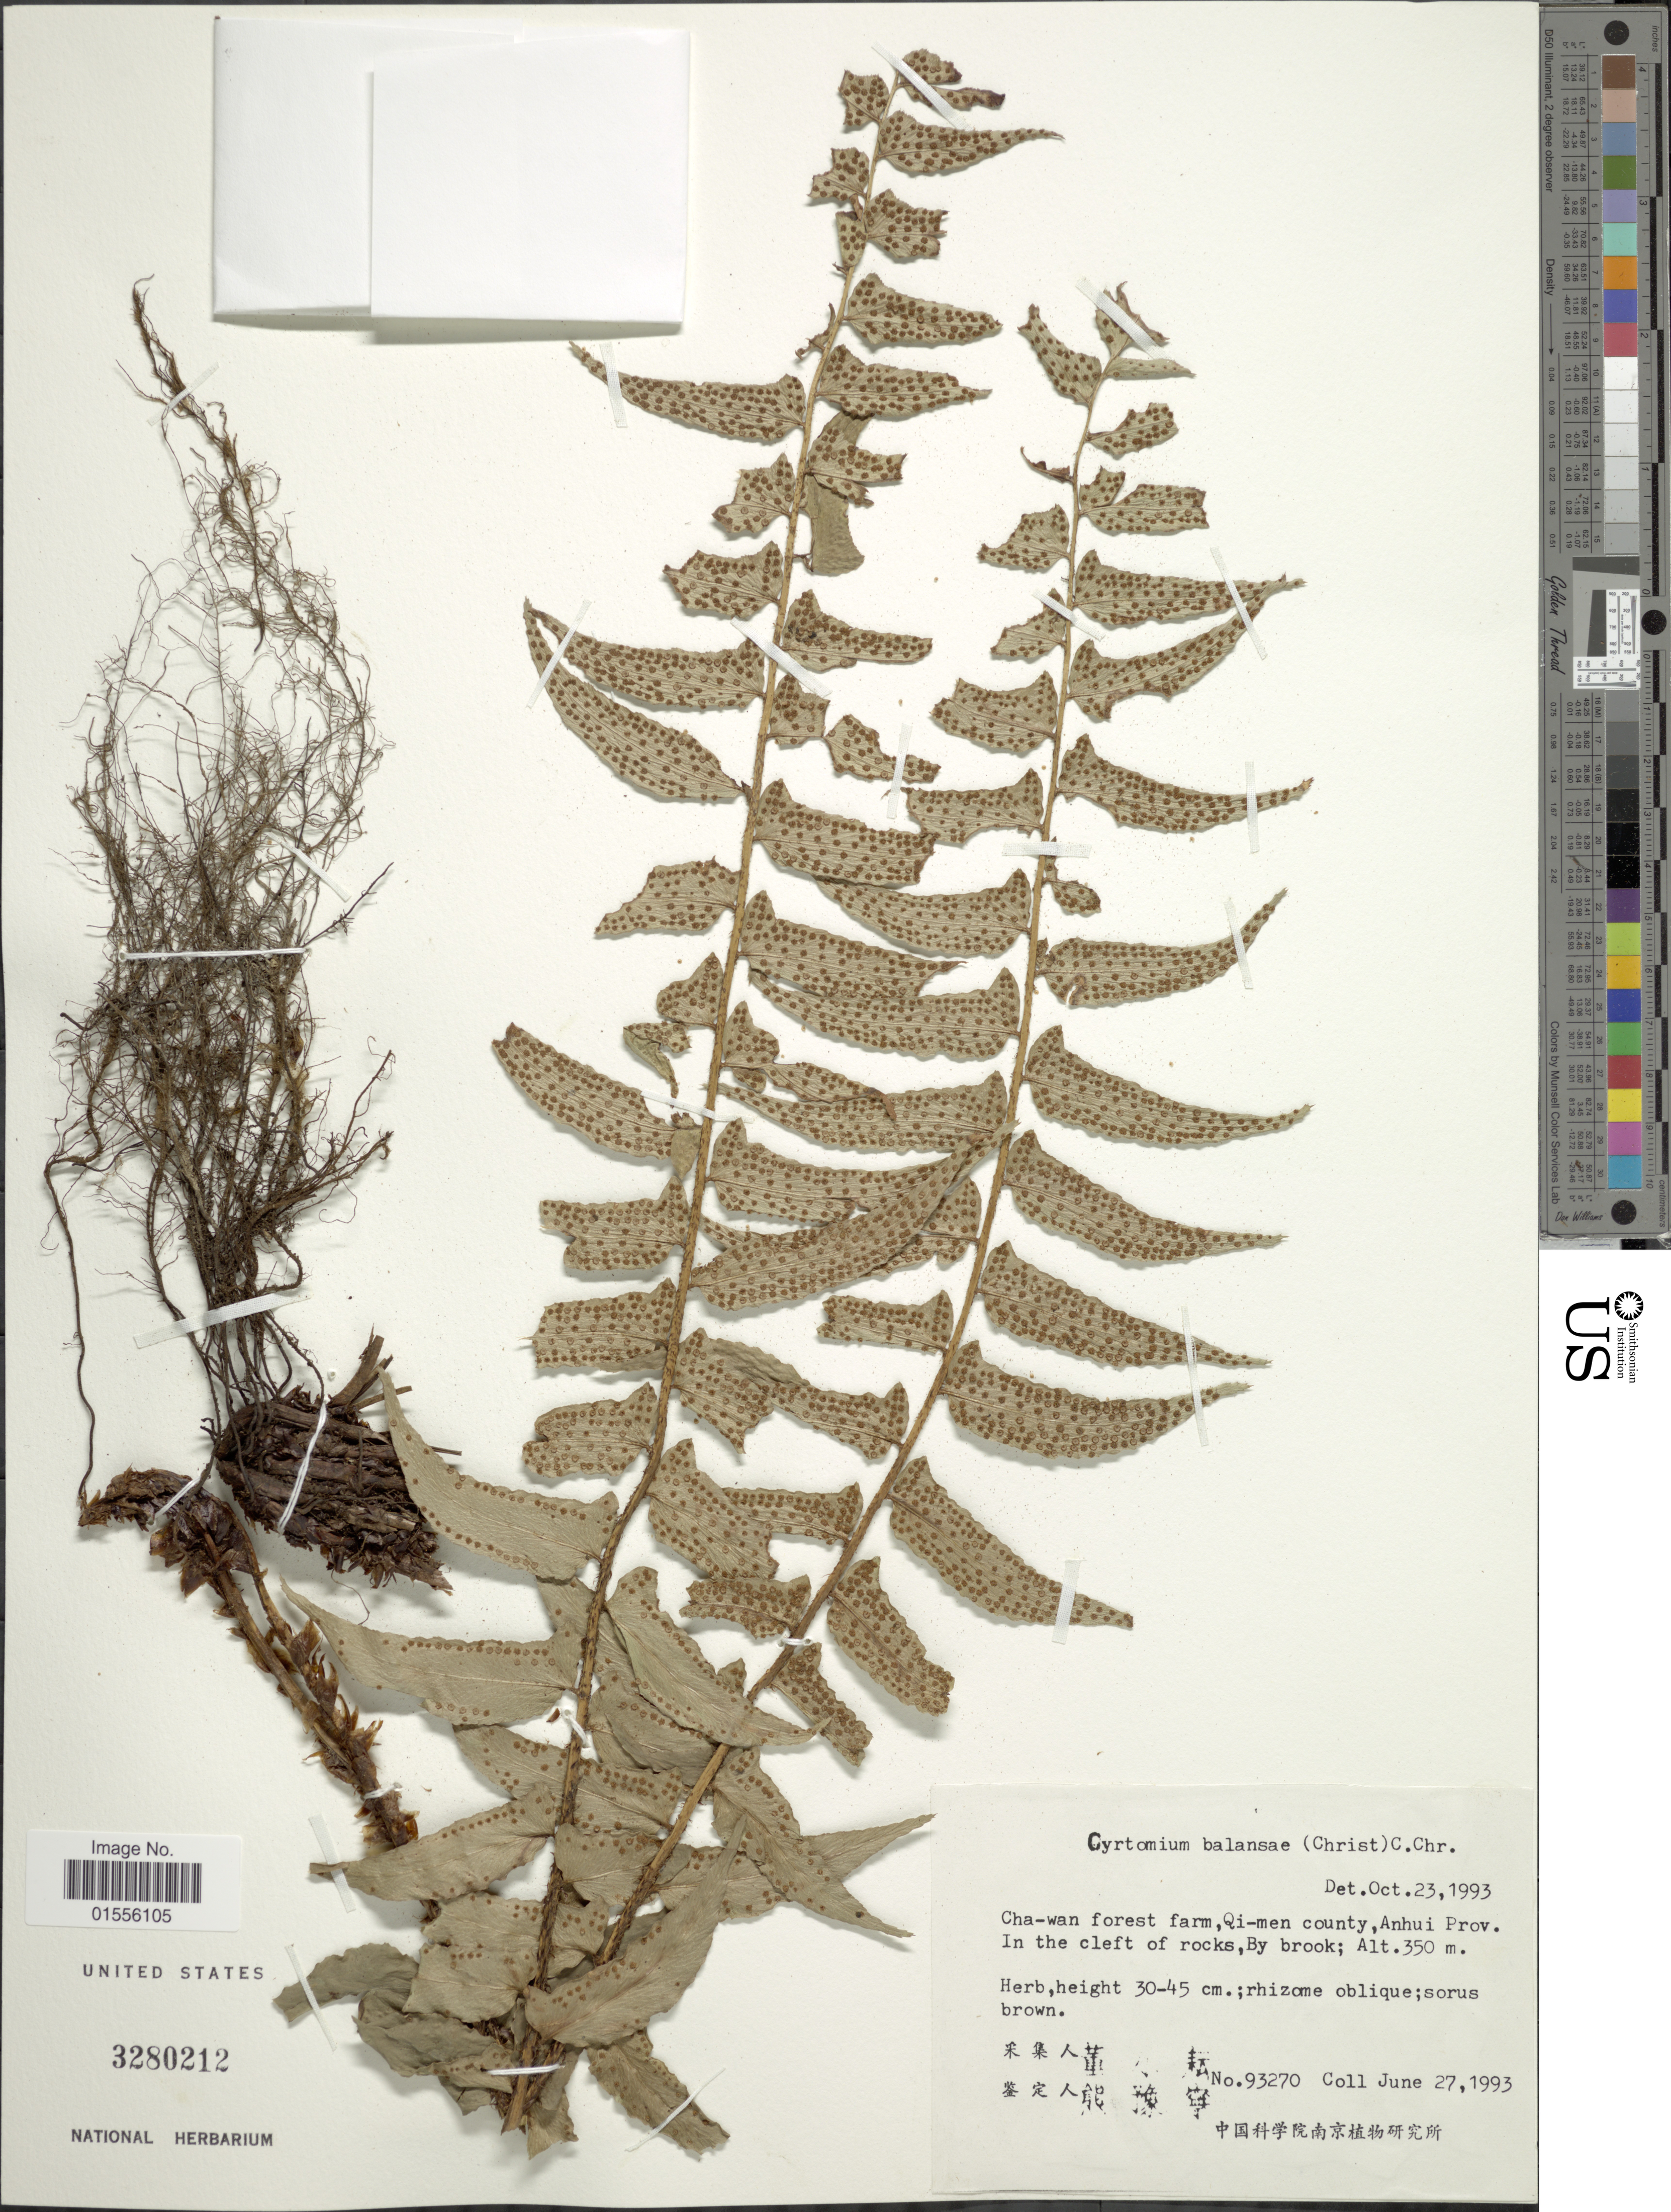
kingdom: Plantae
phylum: Tracheophyta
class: Polypodiopsida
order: Polypodiales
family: Dryopteridaceae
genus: Cyrtomium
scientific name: Cyrtomium balansae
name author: (Christ) C. Chr.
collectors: Collector illegible & Collector illegible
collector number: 93270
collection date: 1993-06-27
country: China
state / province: Anhui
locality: Cha-wan forest farm, Qi-men county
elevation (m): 350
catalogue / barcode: US 3280212